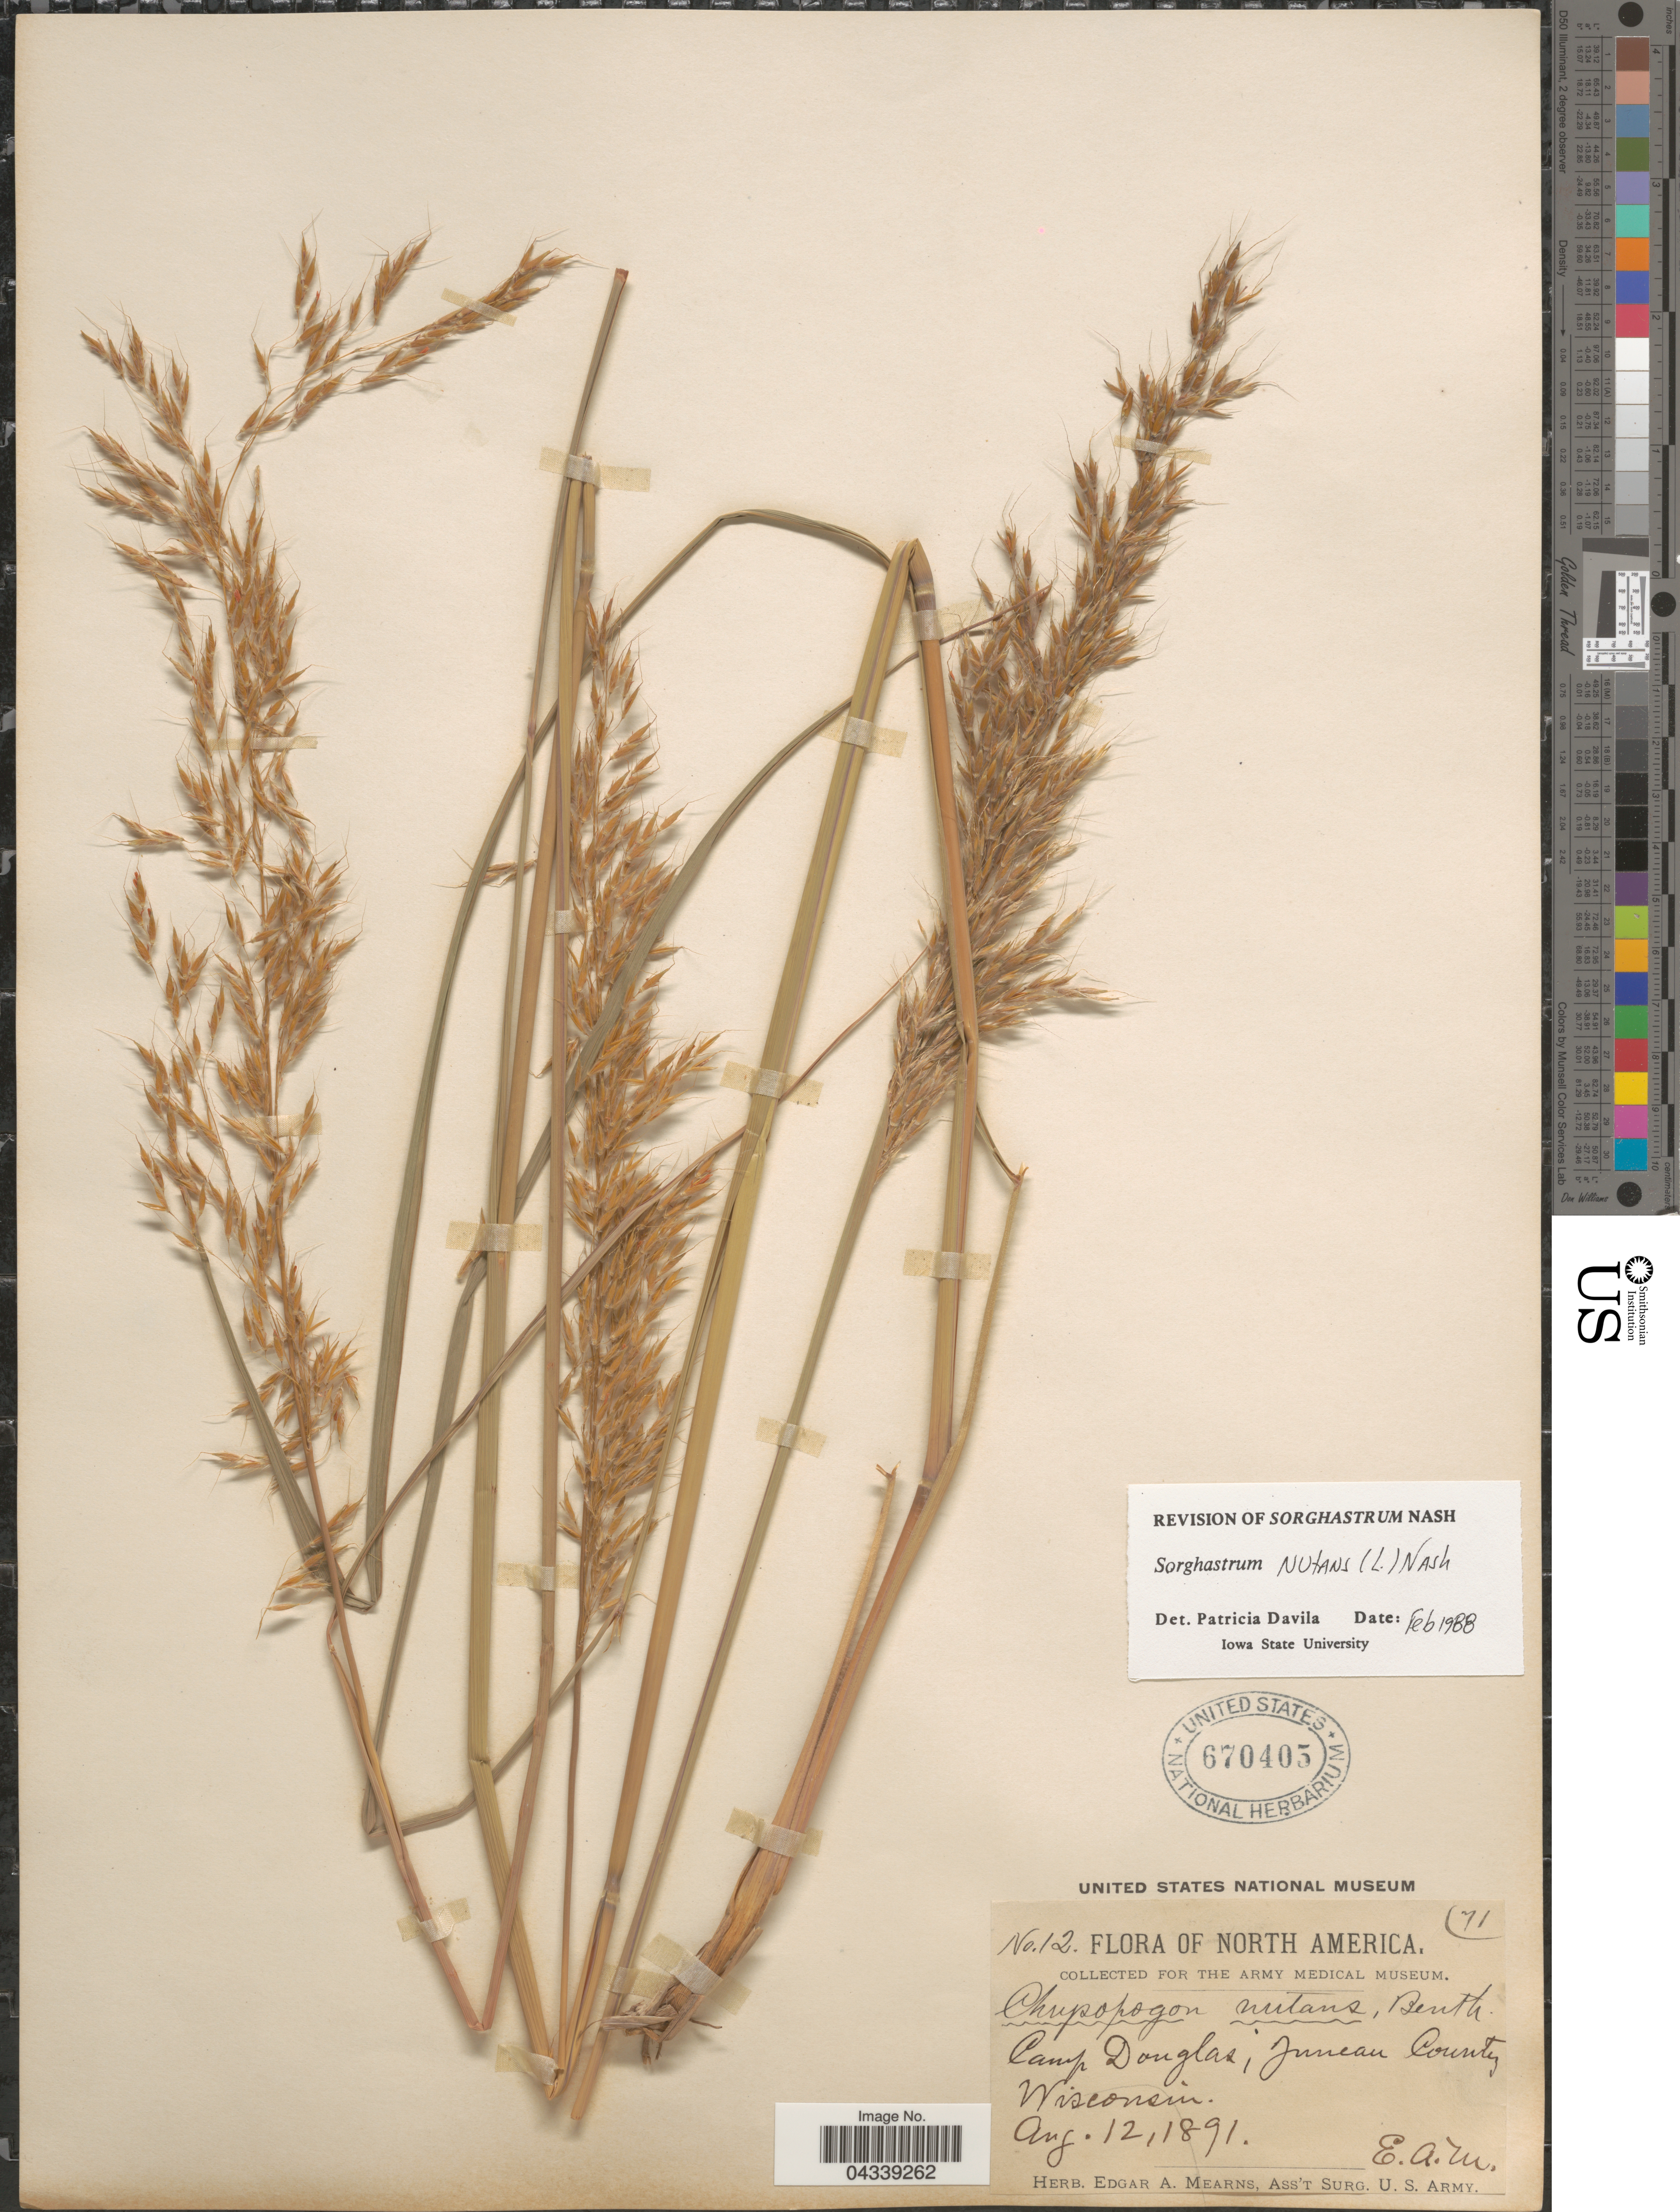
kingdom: Plantae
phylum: Tracheophyta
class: Liliopsida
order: Poales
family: Poaceae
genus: Sorghastrum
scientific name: Sorghastrum nutans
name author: (L.) Nash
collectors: E. A. Mearns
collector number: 12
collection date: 1891-08-12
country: United States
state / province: Wisconsin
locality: Camp Douglas, Juneau County.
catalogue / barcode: US 670405